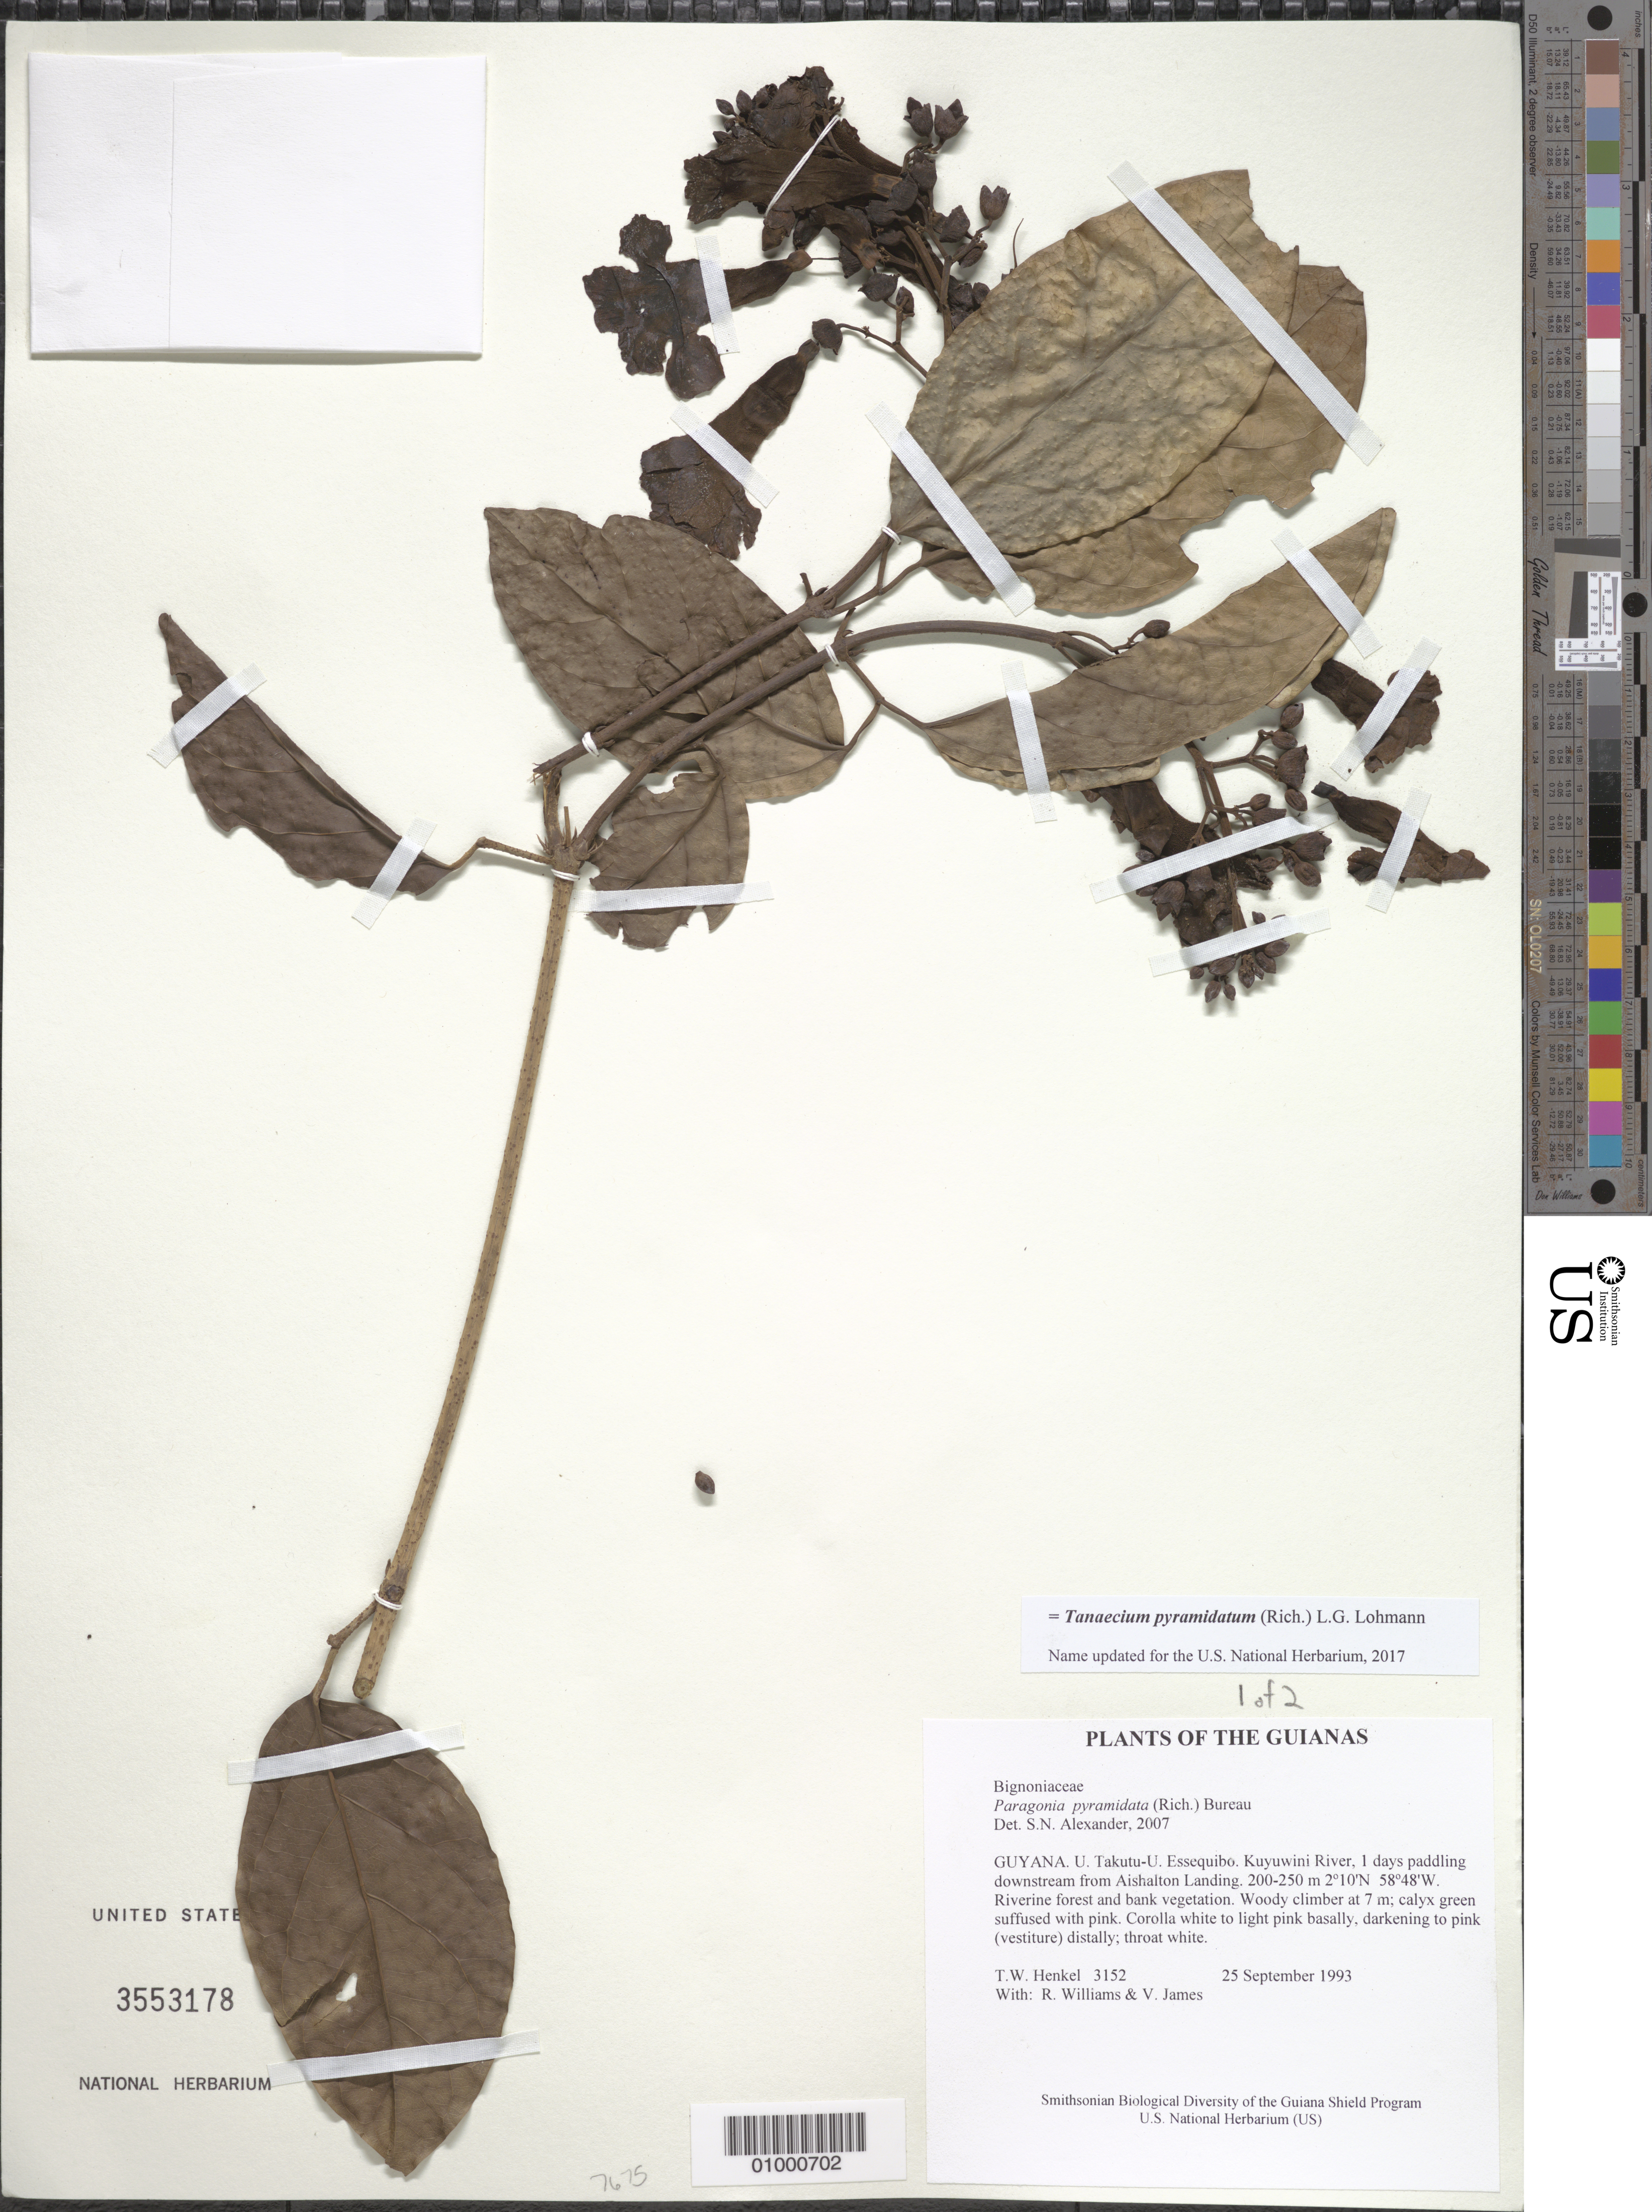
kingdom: Plantae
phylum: Tracheophyta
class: Magnoliopsida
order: Lamiales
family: Bignoniaceae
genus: Tanaecium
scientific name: Tanaecium pyramidatum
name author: (Rich.) L.G. Lohmann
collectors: T. Henkel, R. Williams & V. James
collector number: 3152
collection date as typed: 25 September 1993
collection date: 1993-09-25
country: Guyana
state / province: U. Takutu-U. Essequibo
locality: Kuyuwini River, 1 days paddling downstream from Aishalton Landing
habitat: Riverine forest and bank vegetation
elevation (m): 200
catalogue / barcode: US 3553178